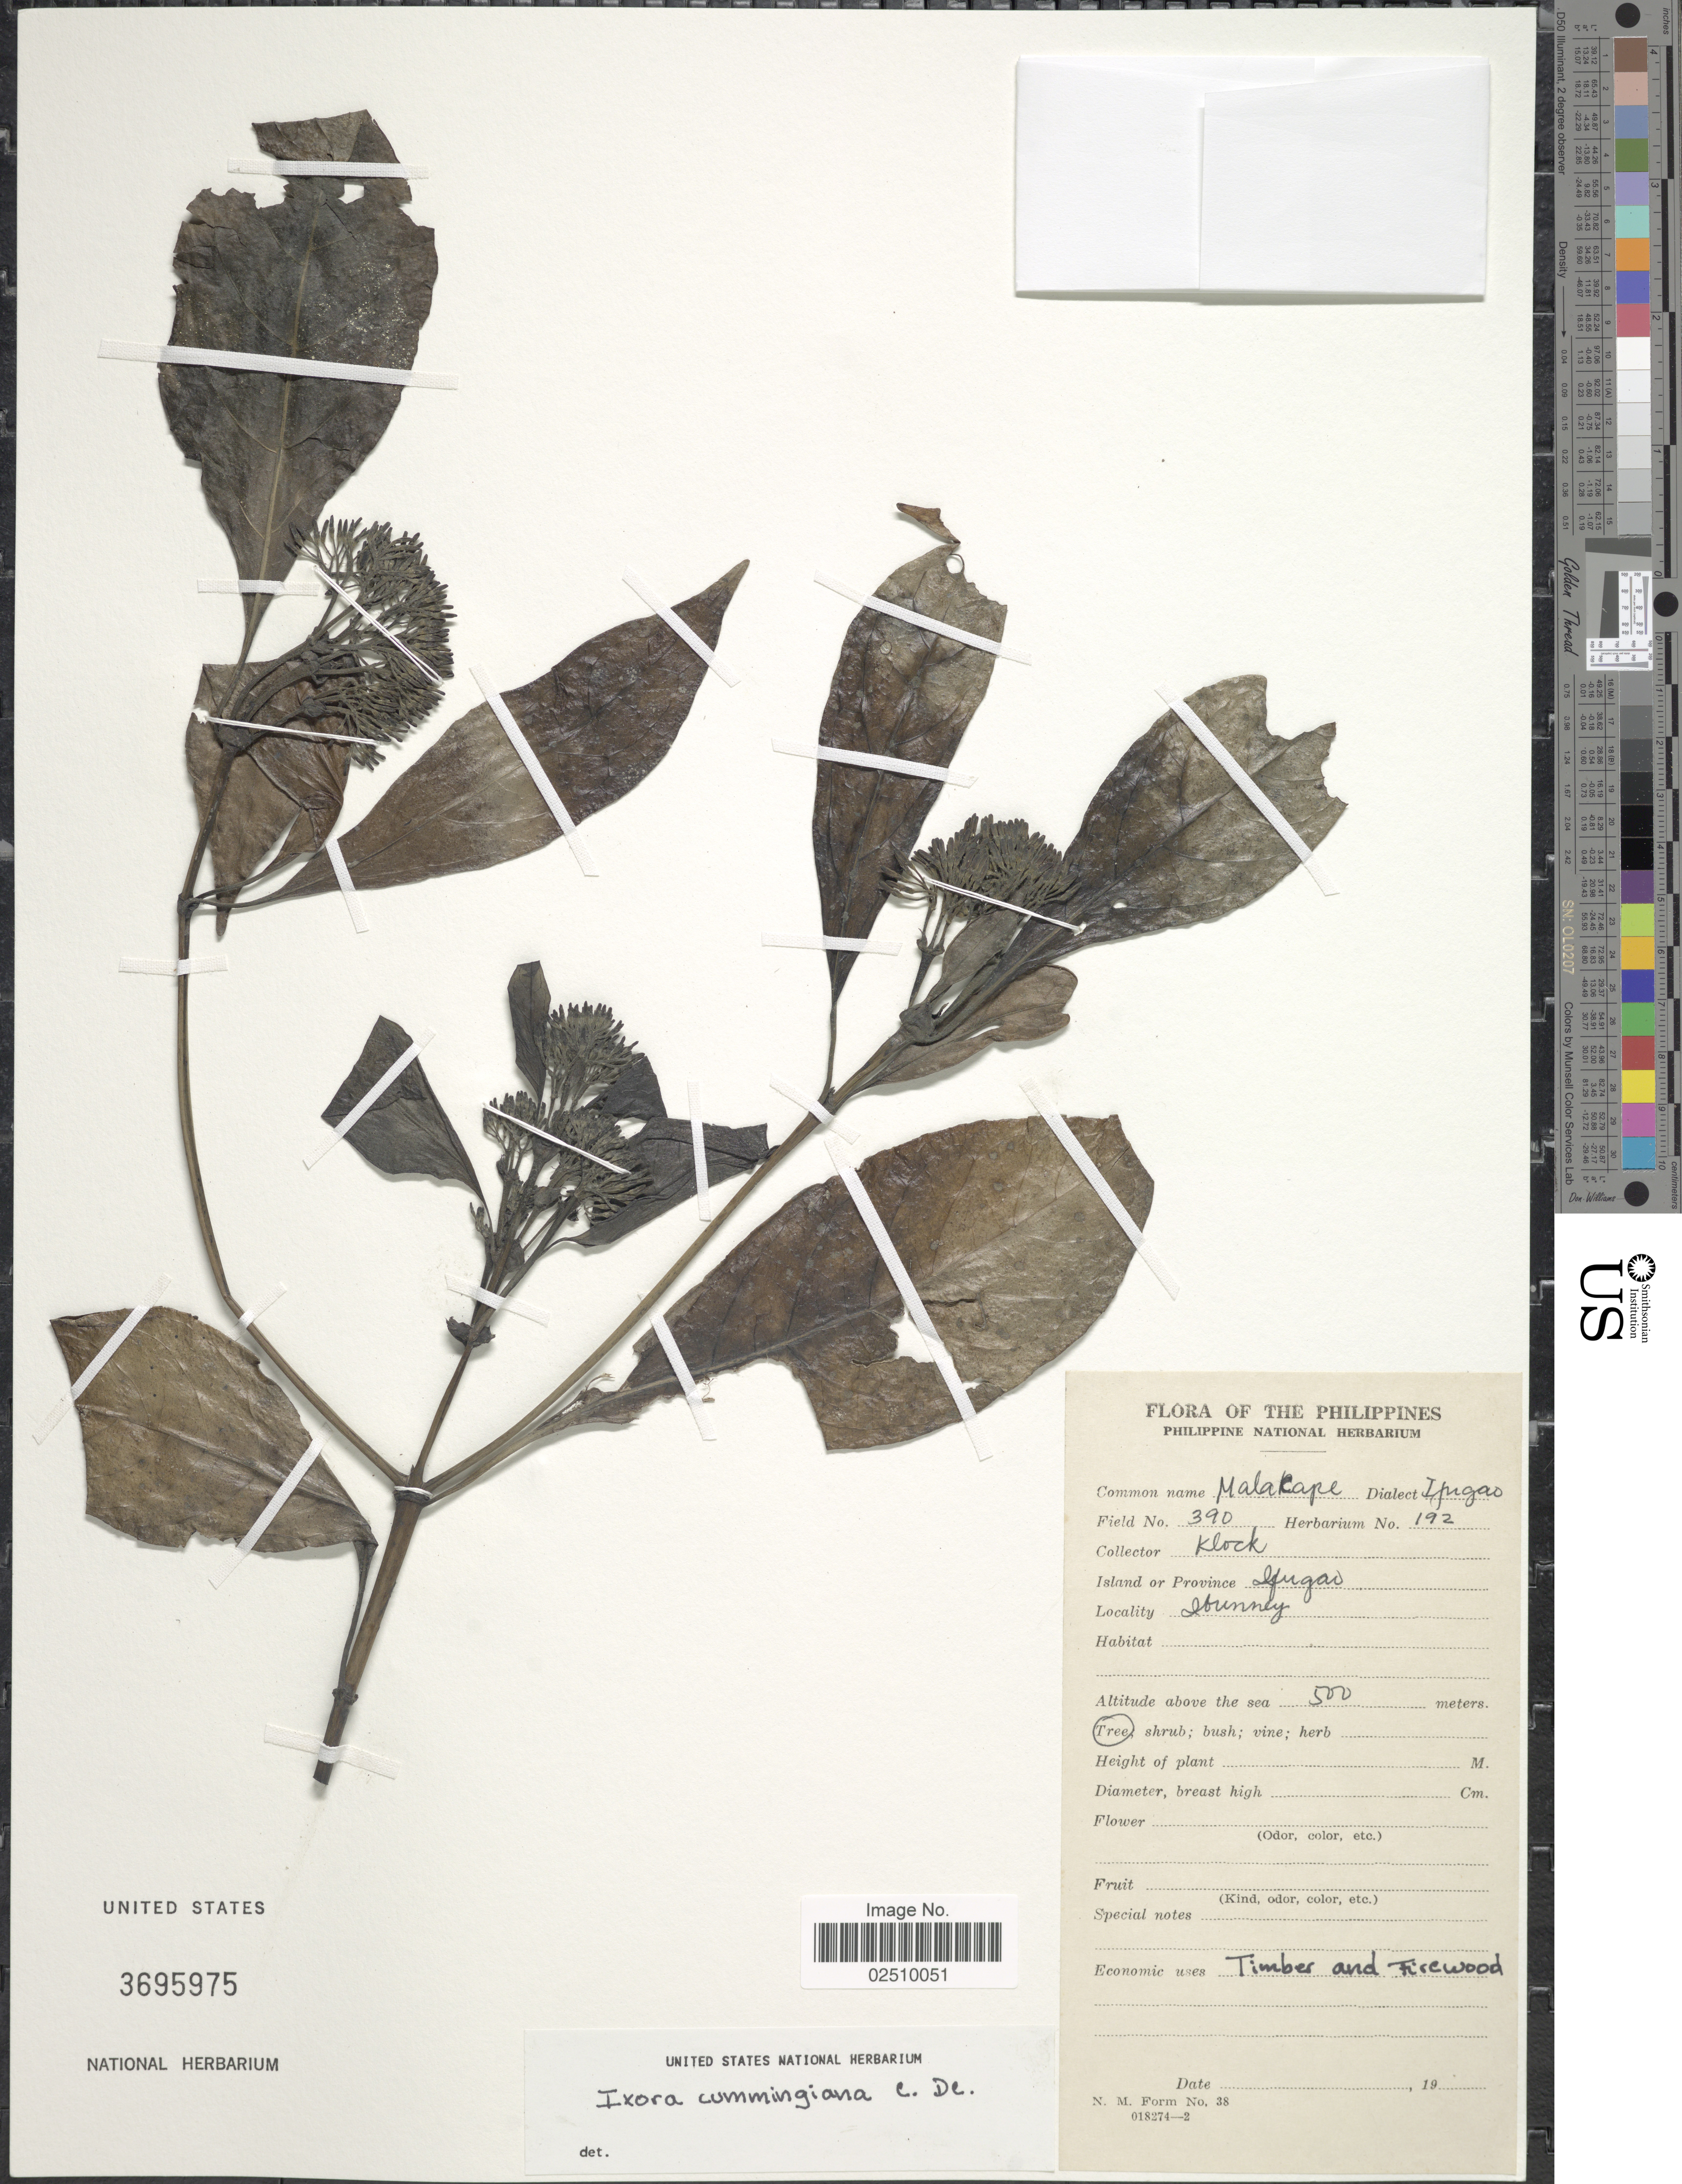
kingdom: Plantae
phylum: Tracheophyta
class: Magnoliopsida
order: Gentianales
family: Rubiaceae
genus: Ixora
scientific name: Ixora cumingiana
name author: S. Vidal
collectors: Klock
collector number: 390/192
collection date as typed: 19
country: Philippines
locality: Ifugao, Ibunney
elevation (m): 500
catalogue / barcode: US 3695975